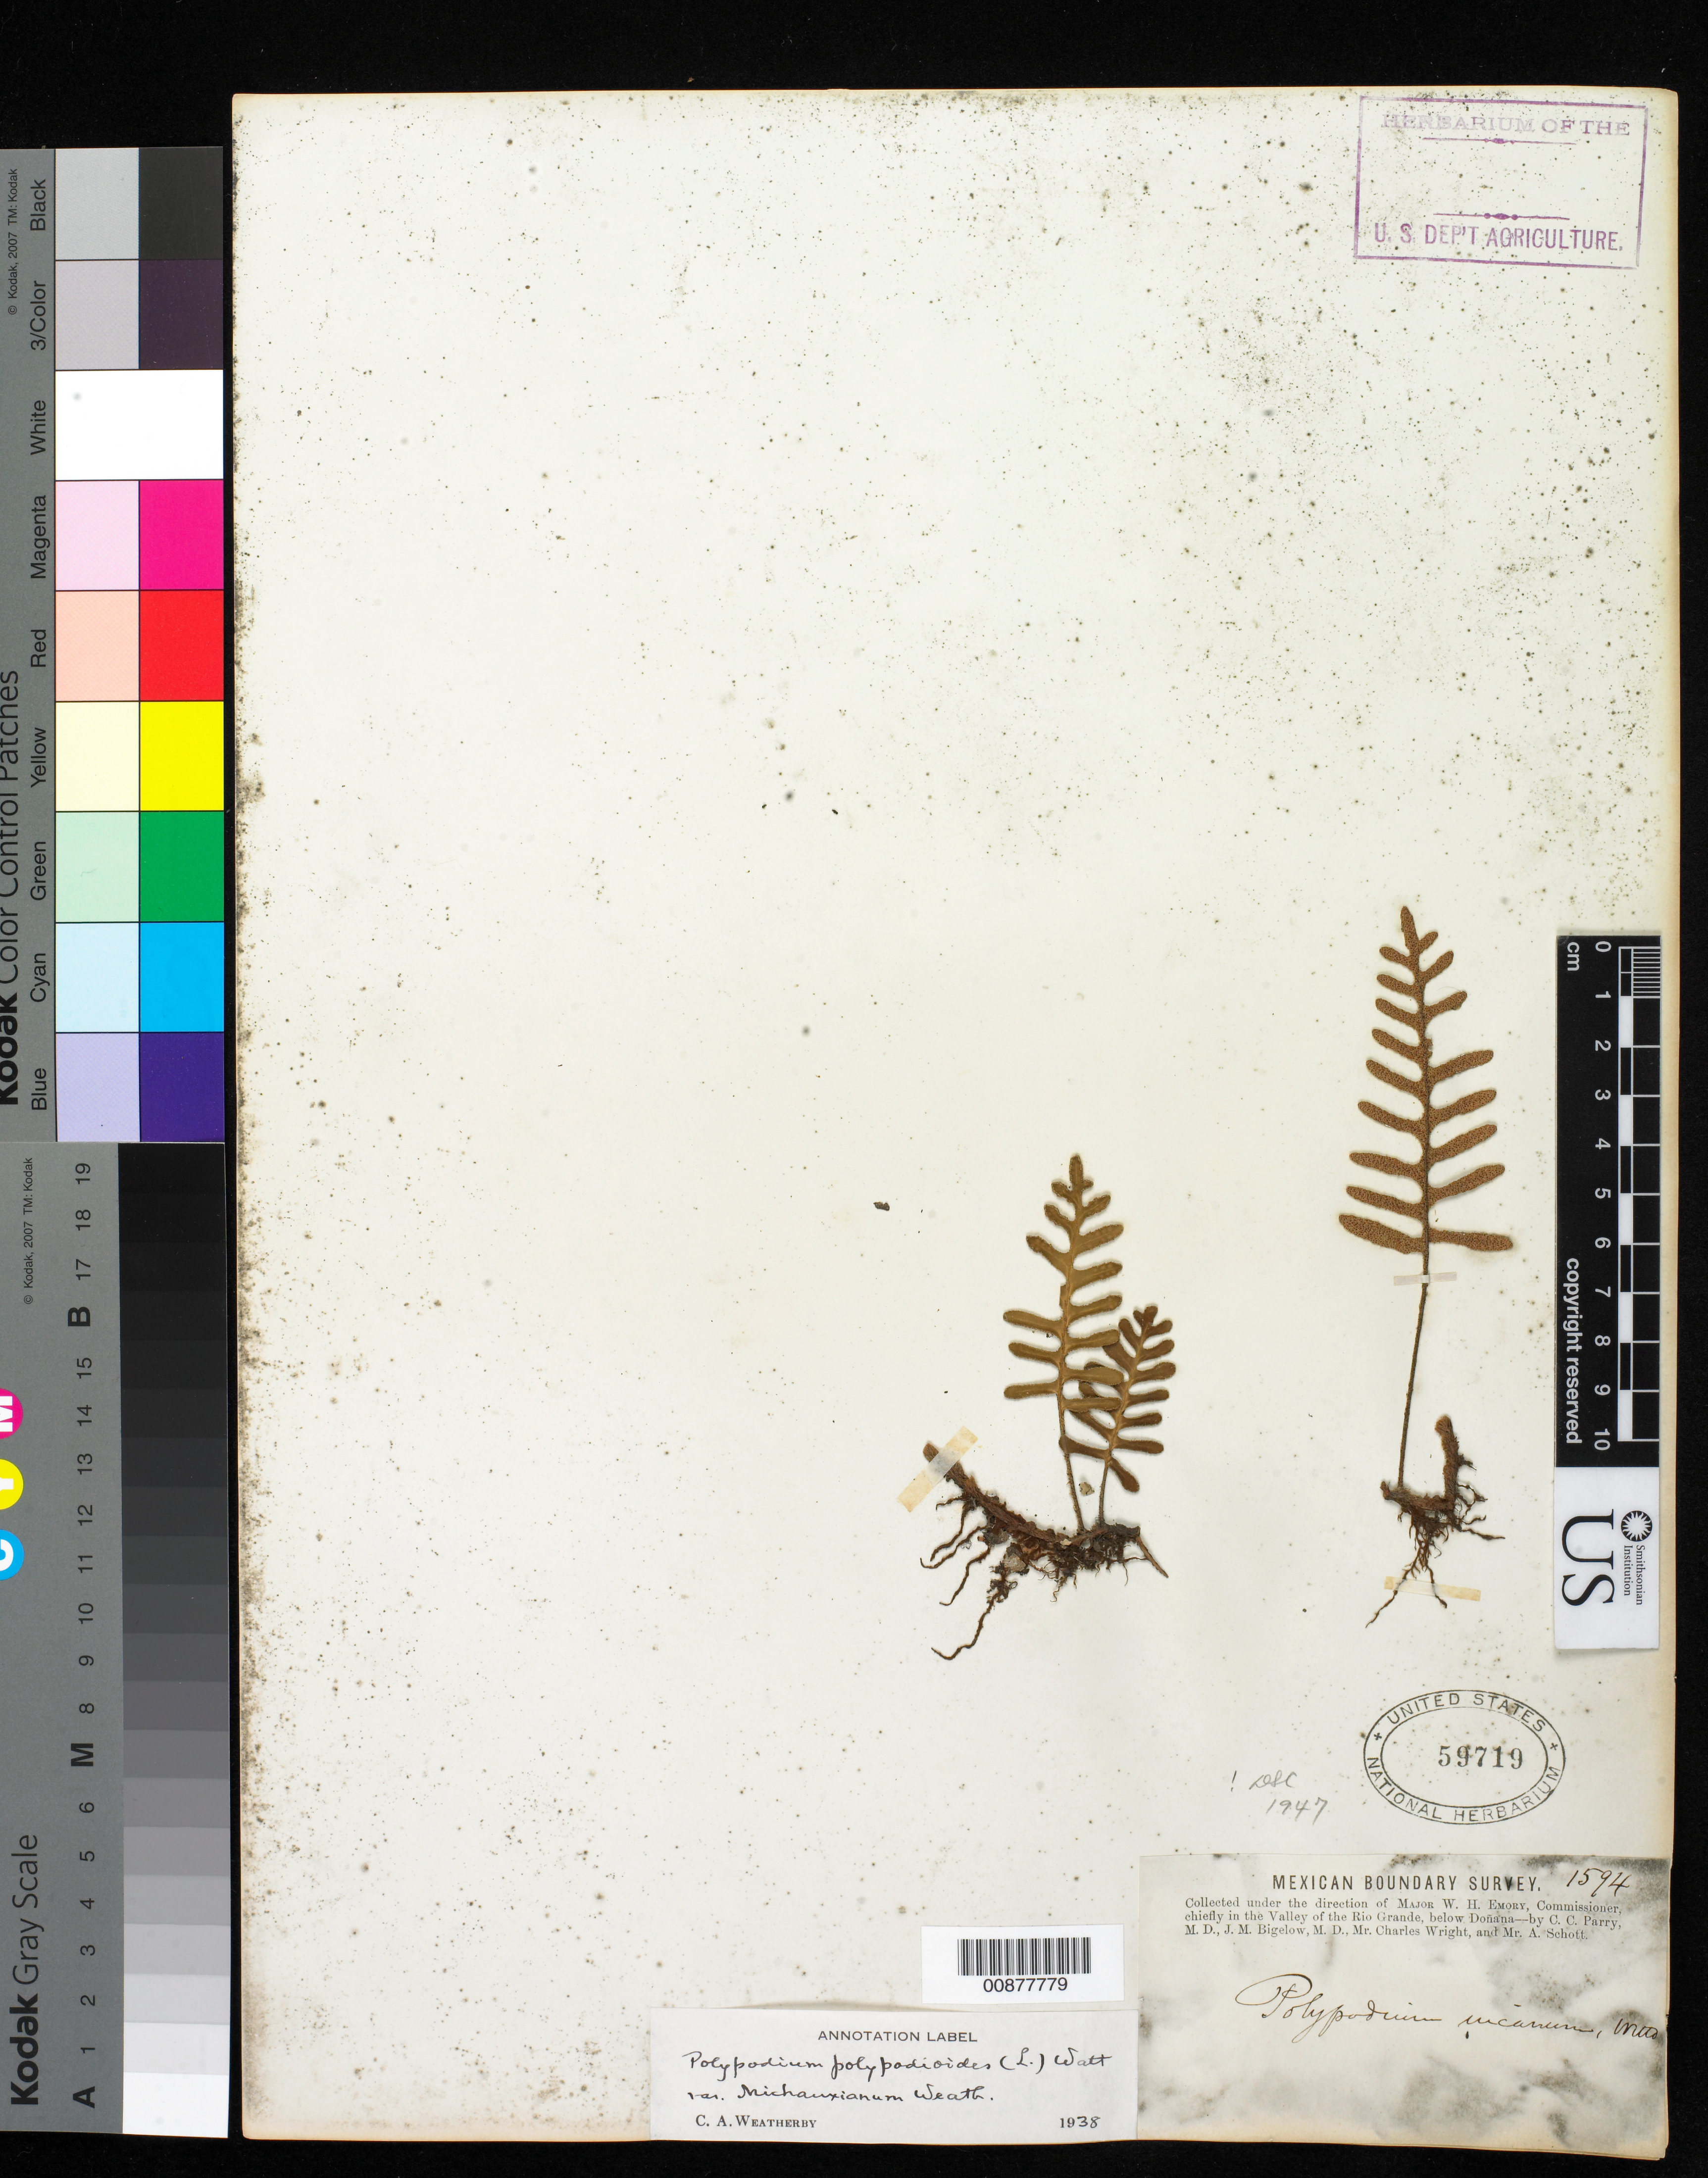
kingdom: Plantae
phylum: Tracheophyta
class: Polypodiopsida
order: Polypodiales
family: Polypodiaceae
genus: Pleopeltis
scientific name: Pleopeltis polypodioides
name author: (L.) E.G. Andrews & Windham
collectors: C. C. Parry, J. M. Bigelow, C. Wright & A. C. V. Schott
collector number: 1594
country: United States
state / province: New Mexico / Texas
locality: Valley of the Rio Grande, below Doñana.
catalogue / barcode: US 59719